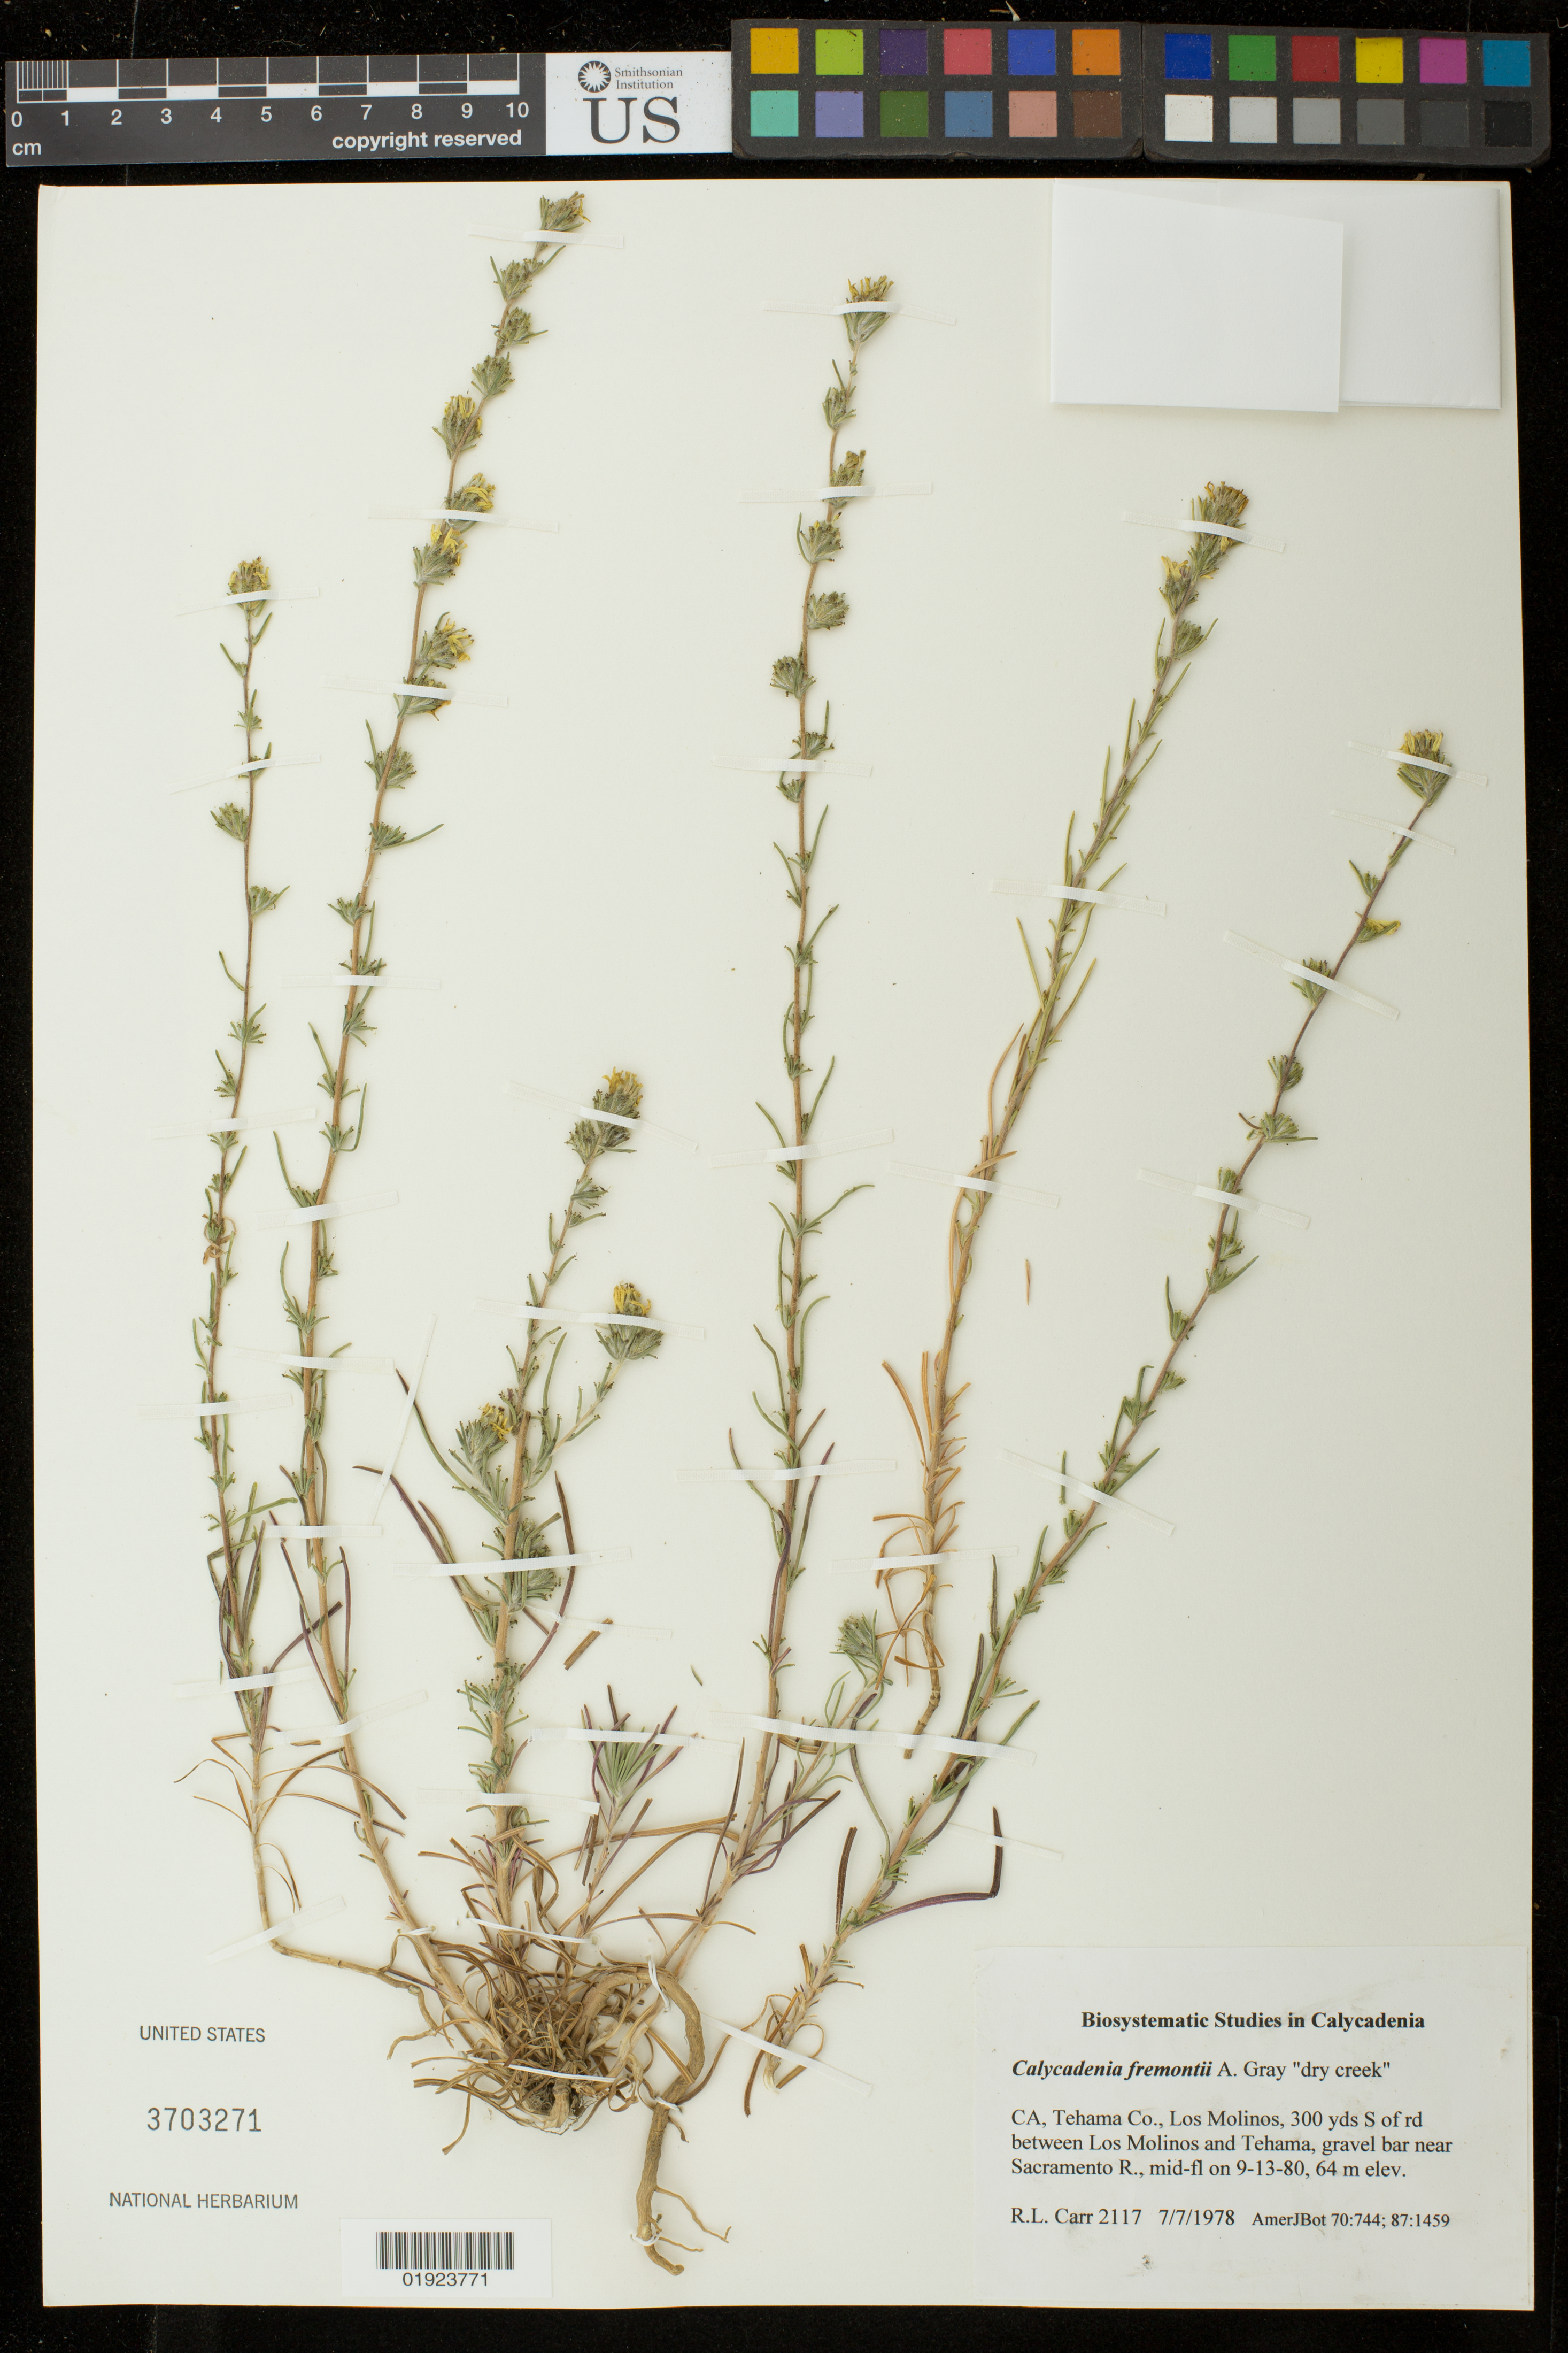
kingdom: Plantae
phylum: Tracheophyta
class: Magnoliopsida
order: Asterales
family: Asteraceae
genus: Calycadenia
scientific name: Calycadenia fremontii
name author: A. Gray in Emory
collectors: R. Carr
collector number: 2117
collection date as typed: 7/7/1978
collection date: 1978-07-07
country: United States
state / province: California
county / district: Tehama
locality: Los Molinos, 300 yds S of rd between Los Molinos and Tehama, gravel bar near Sacramento R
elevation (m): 64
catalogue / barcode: US 3703271